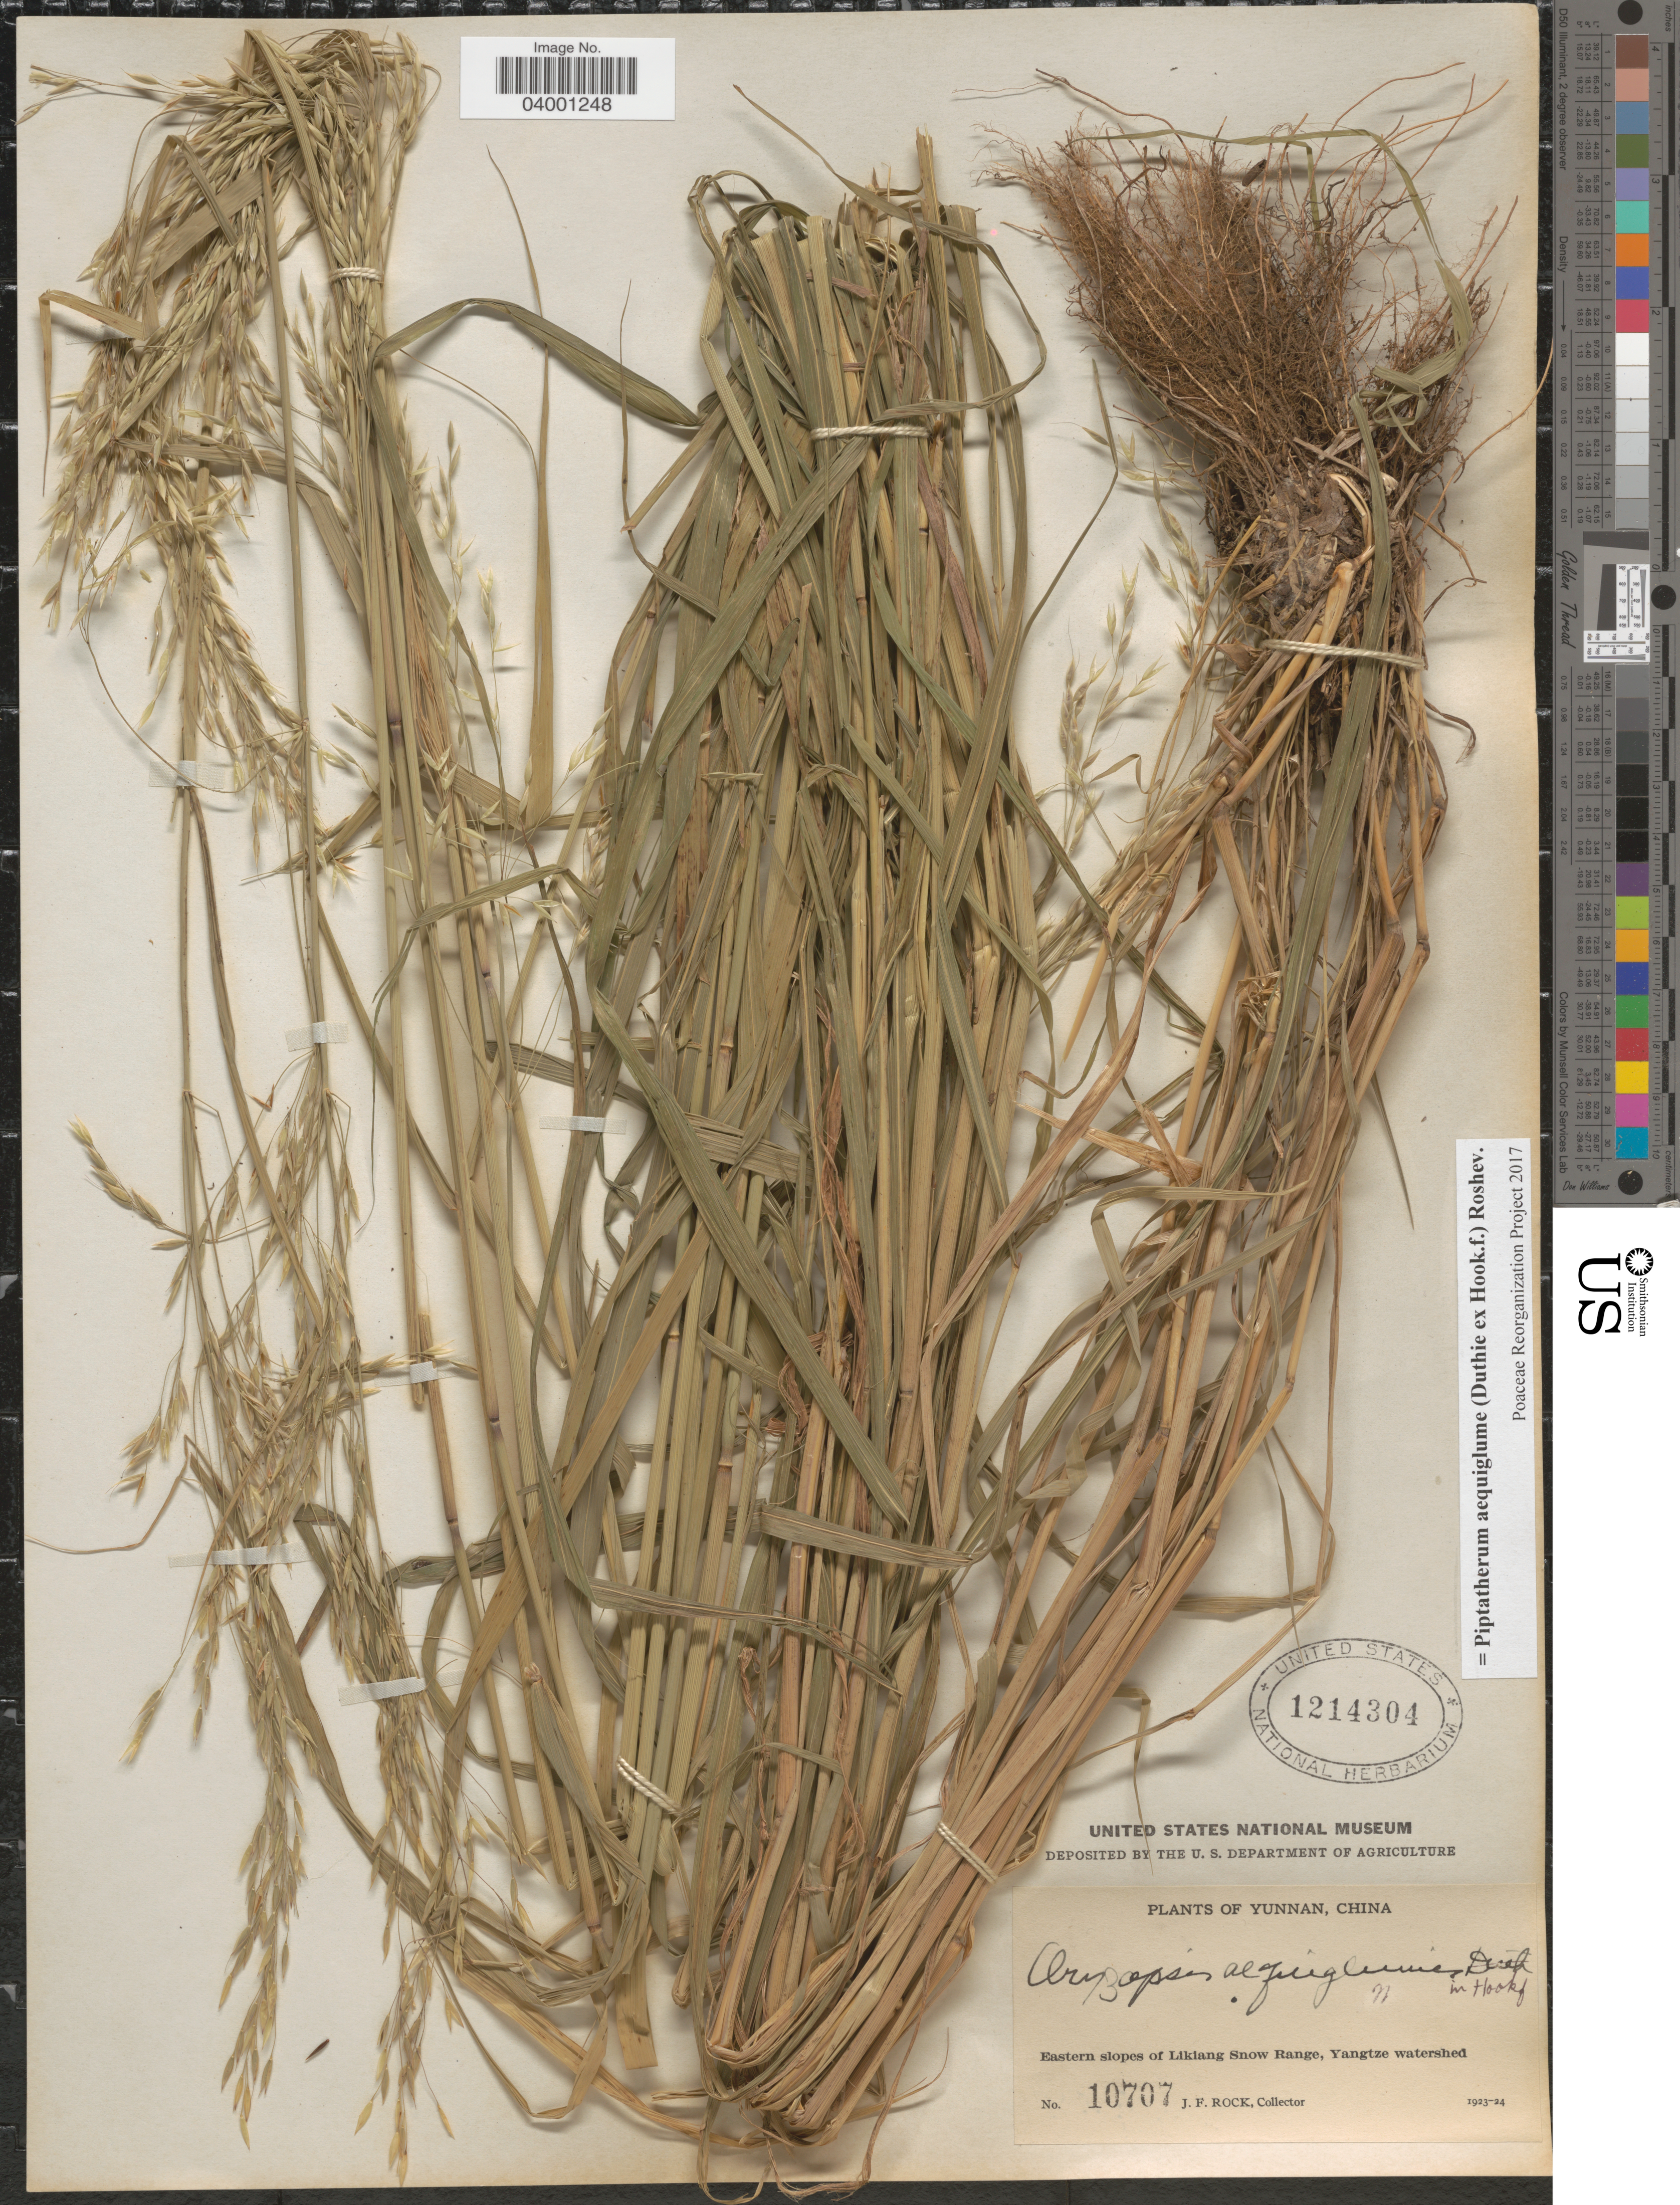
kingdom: Plantae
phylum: Tracheophyta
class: Liliopsida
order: Poales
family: Poaceae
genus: Piptatherum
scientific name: Piptatherum aequiglume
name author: (Duthie ex Hook. f.) Roshev.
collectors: J. Rock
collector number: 10707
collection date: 1923/1924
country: China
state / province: Yunnan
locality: Eastern slopes of Likiang Snow Range, Yangtze watershed.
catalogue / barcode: US 1214304